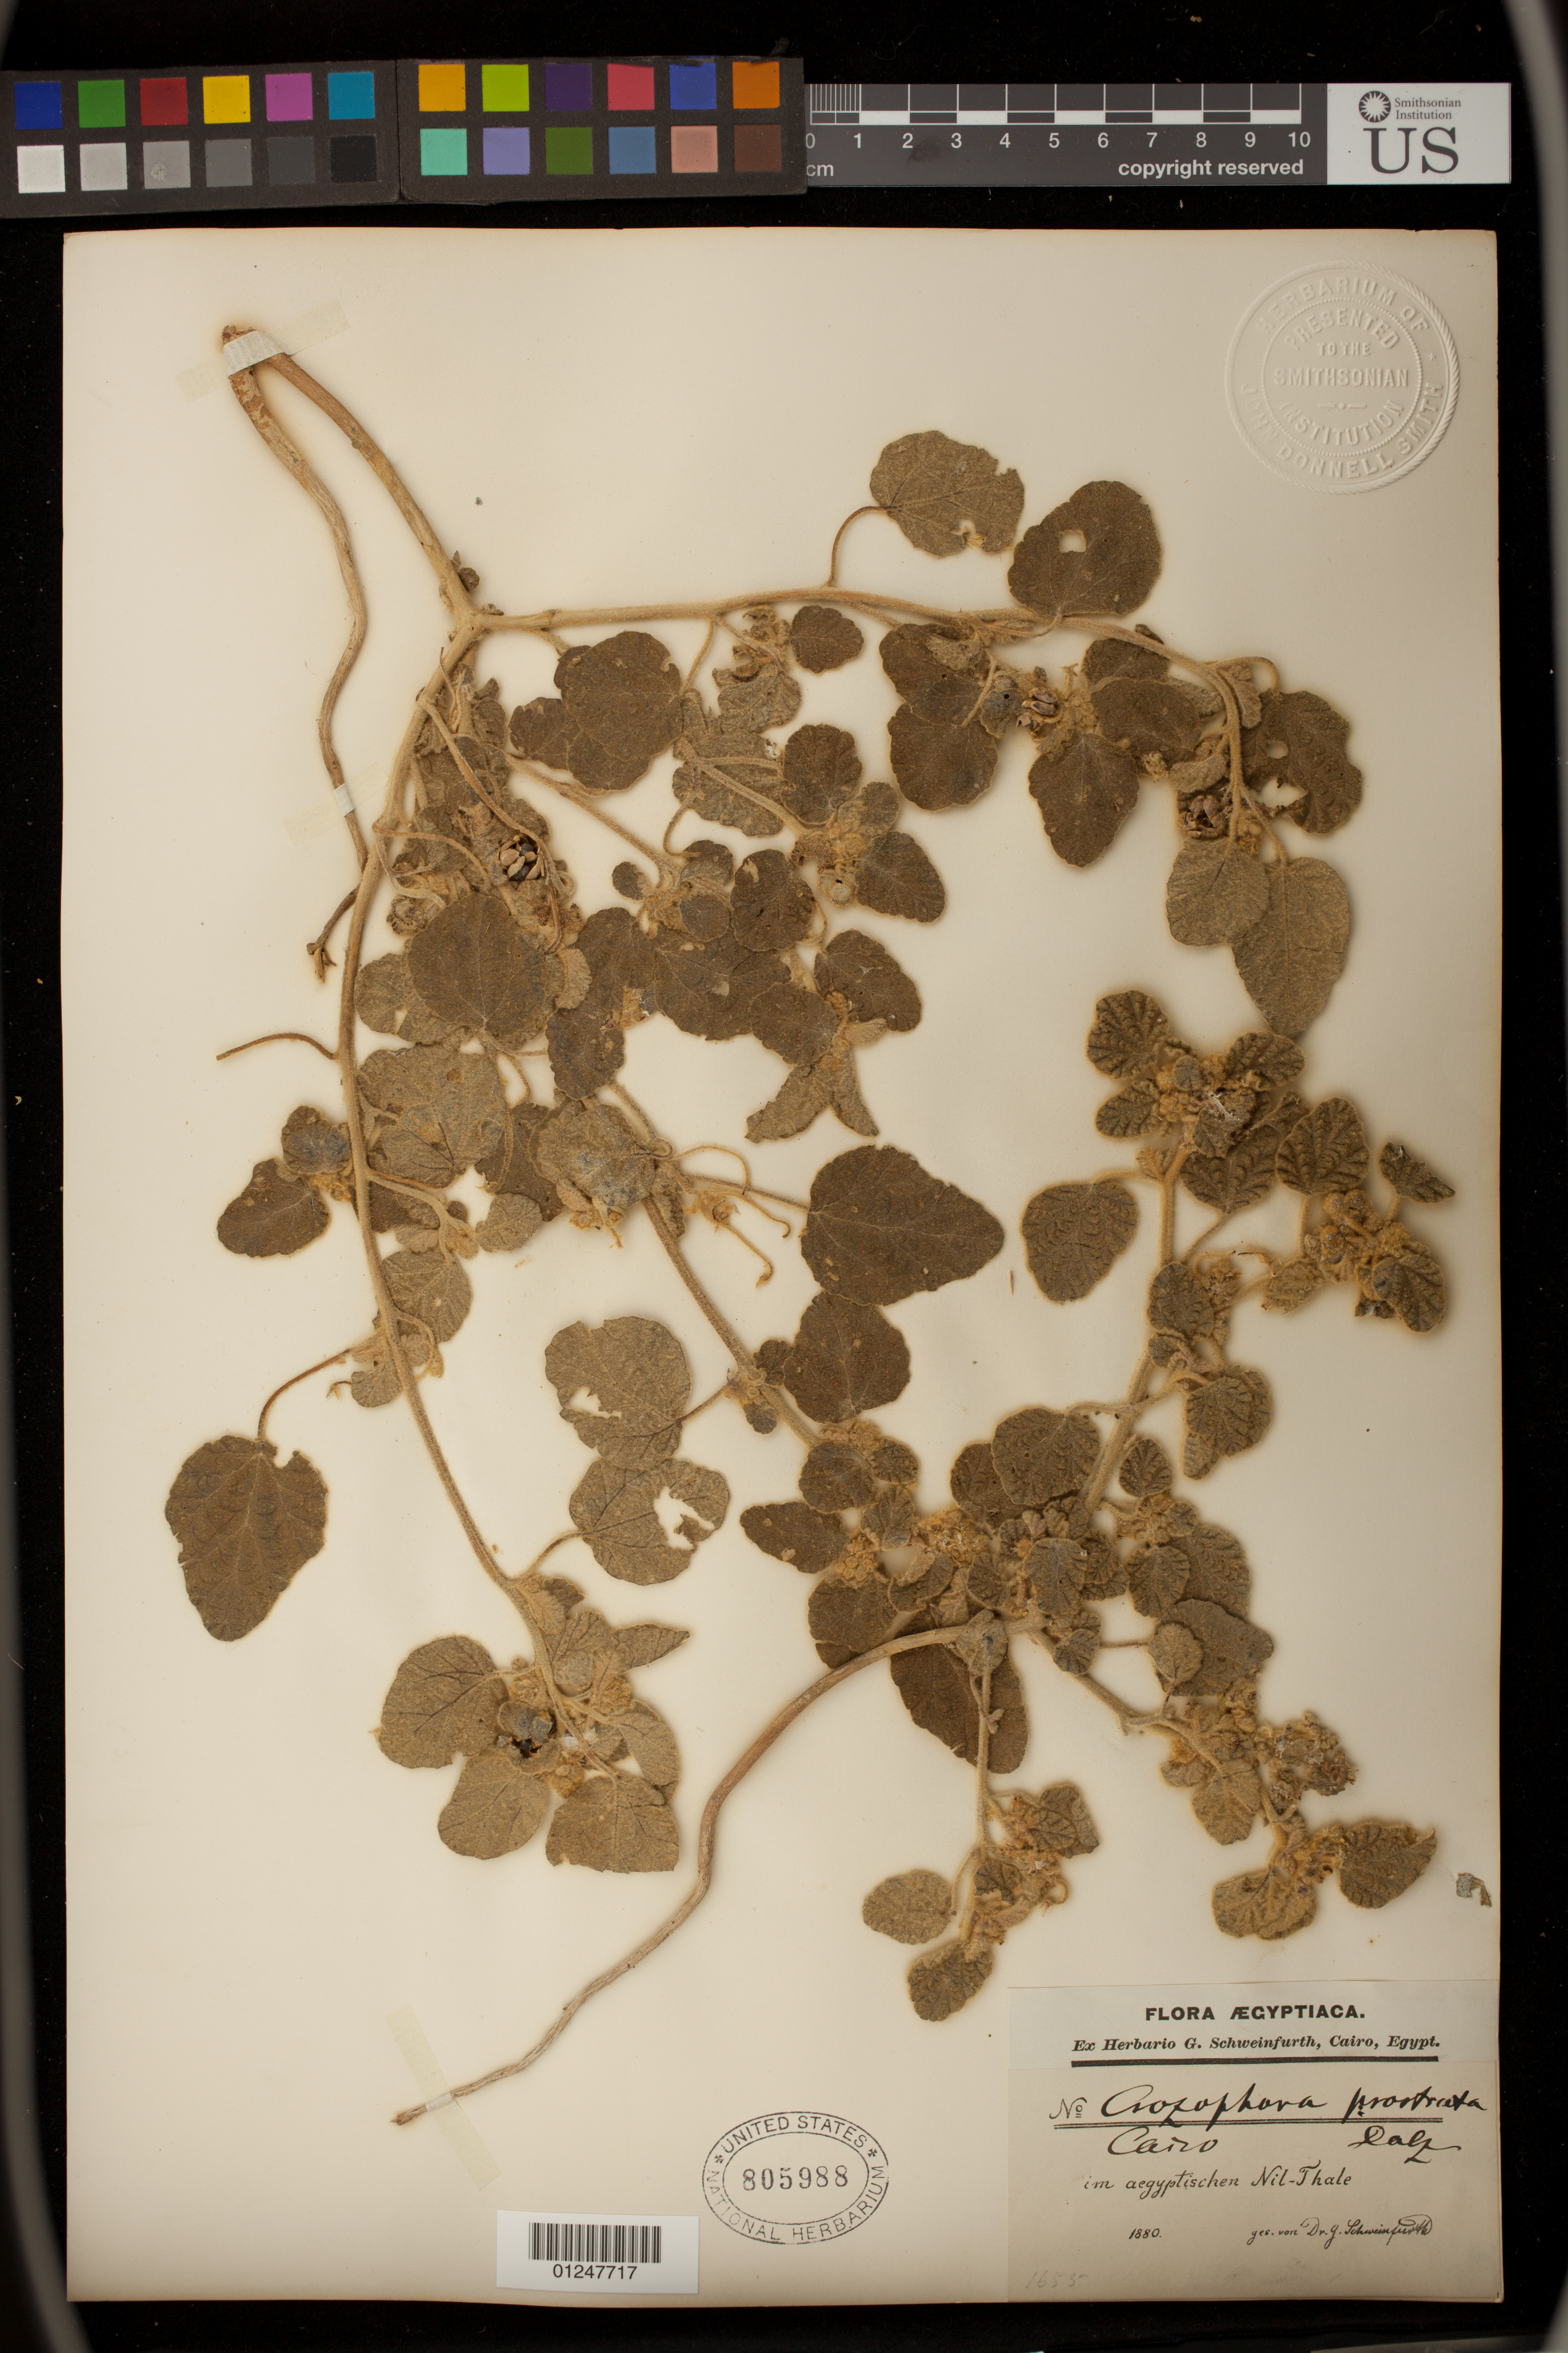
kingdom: Plantae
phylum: Tracheophyta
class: Magnoliopsida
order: Malpighiales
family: Euphorbiaceae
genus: Chrozophora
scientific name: Chrozophora prostrata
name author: Dalzell & Gibson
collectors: G. A. Schweinfurth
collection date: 1880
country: Egypt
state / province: Al Qahirah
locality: Cairo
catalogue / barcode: US 805988